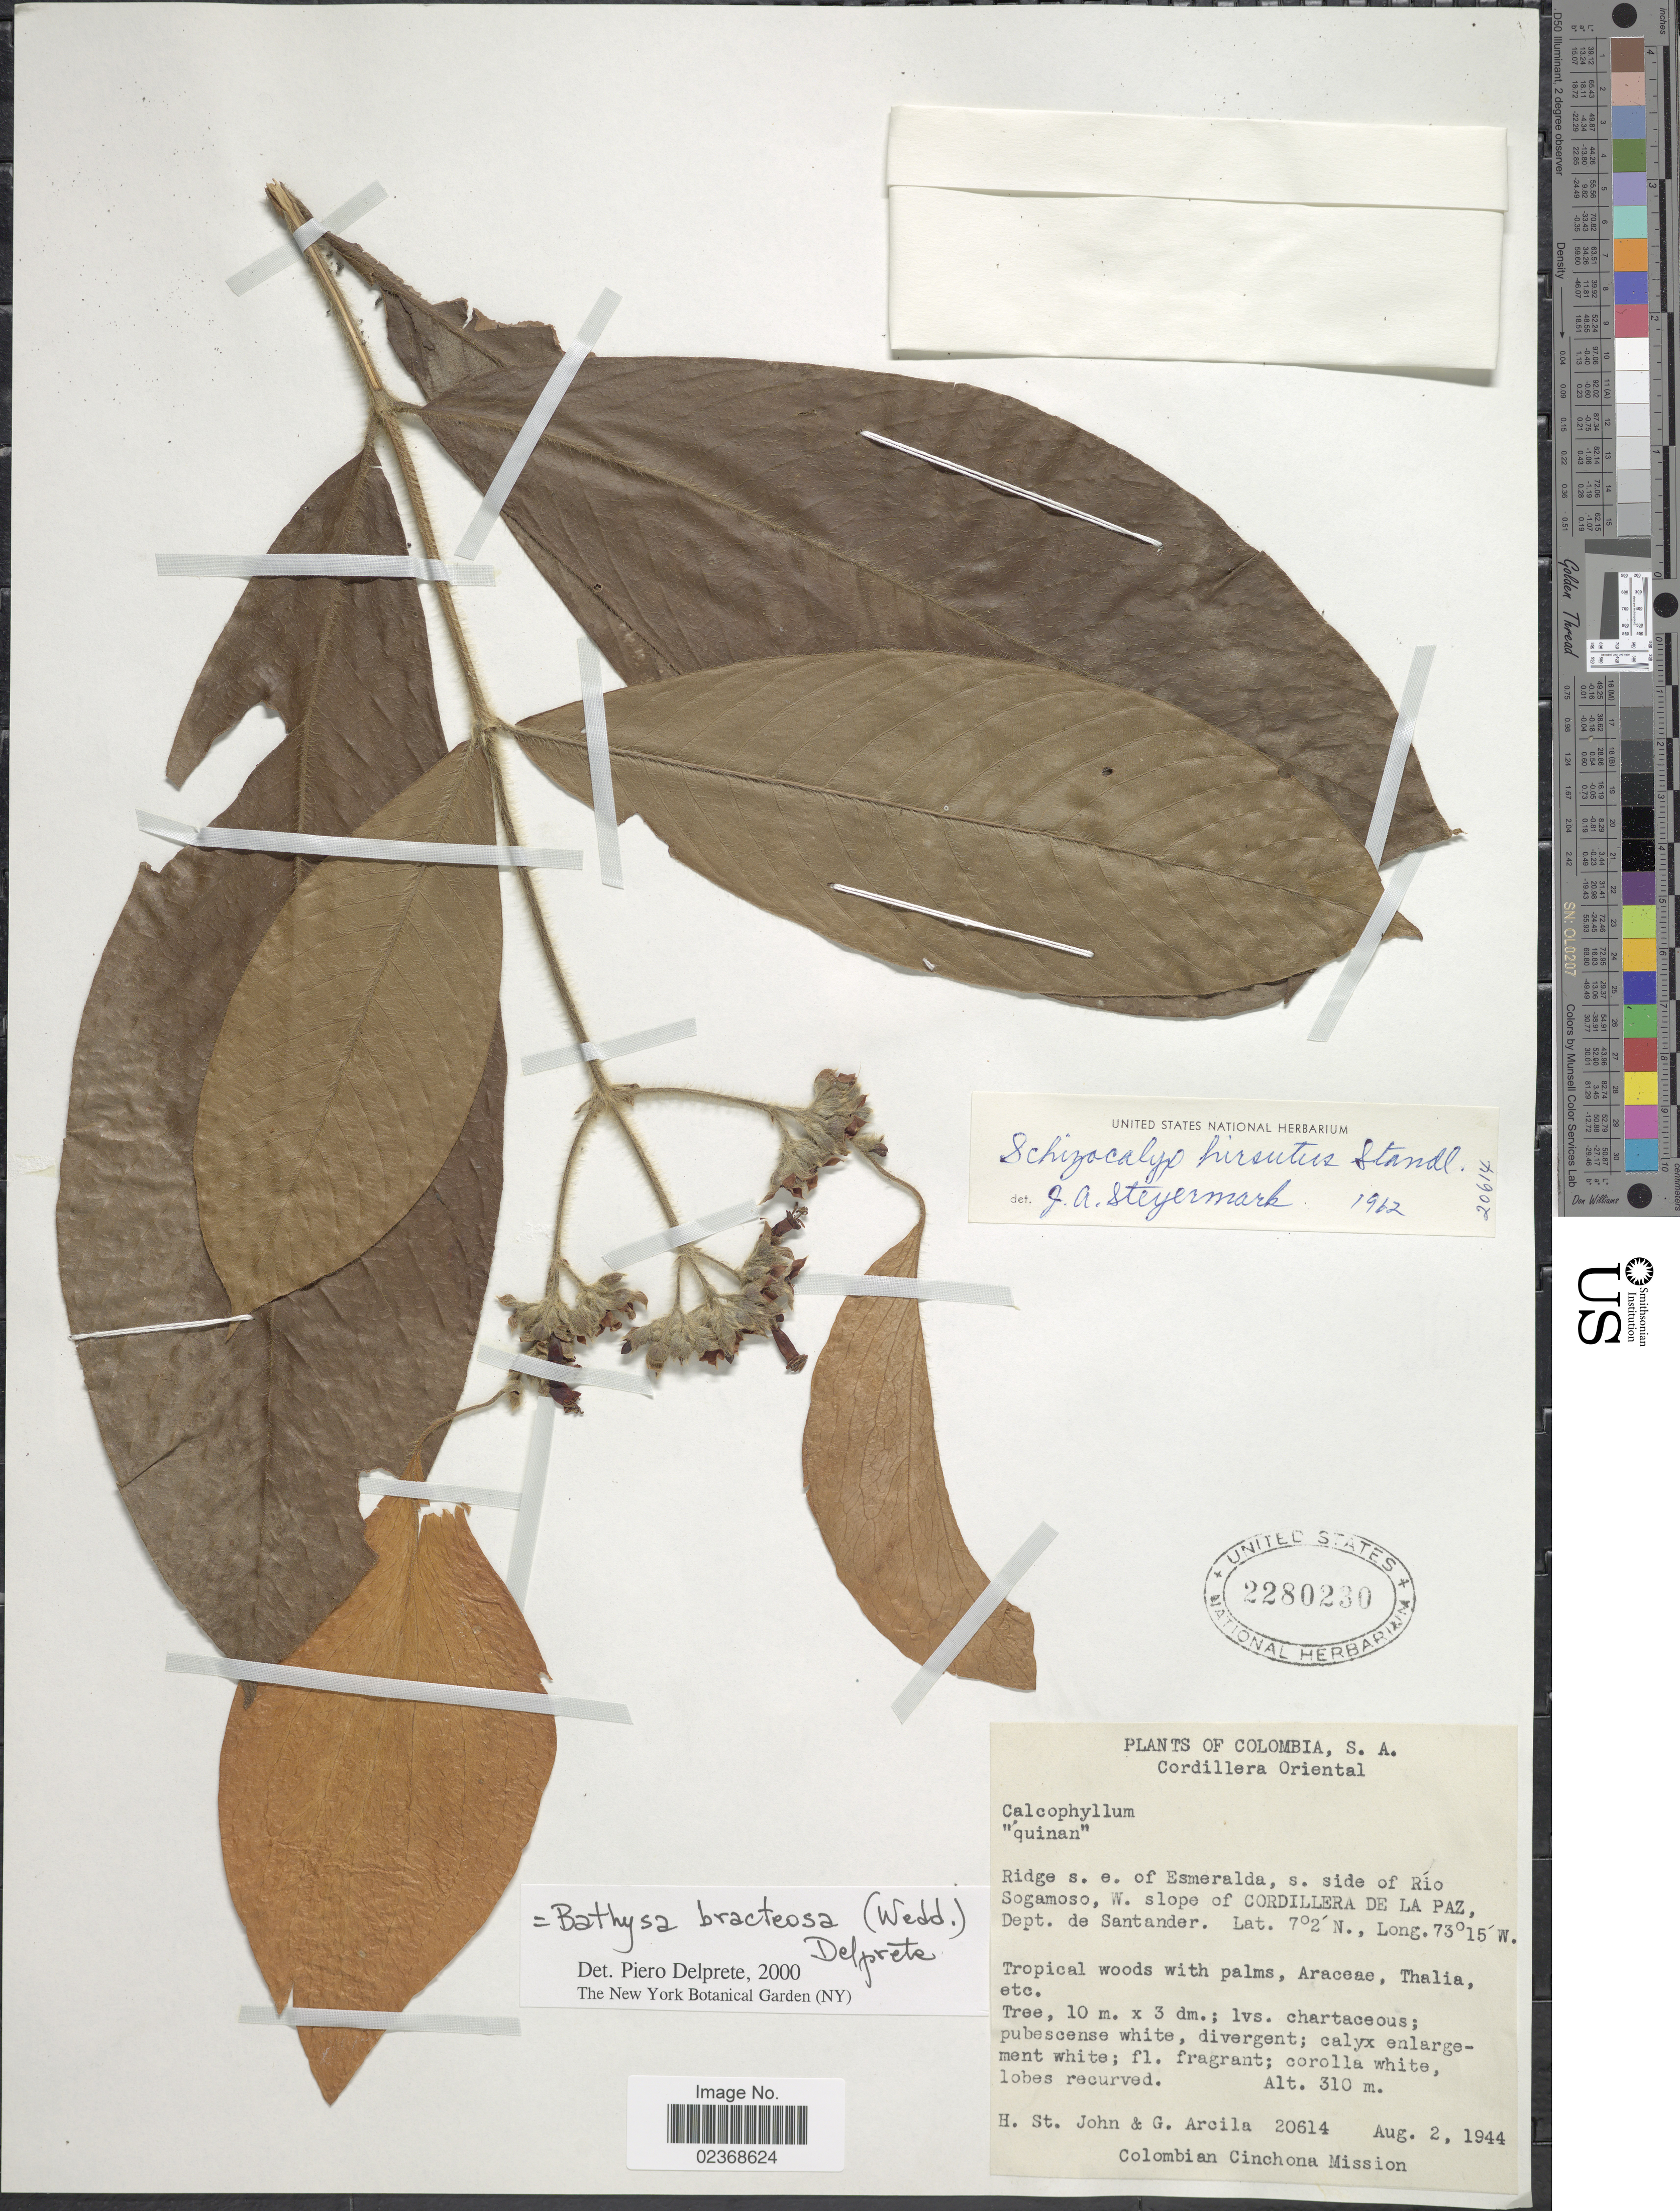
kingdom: Plantae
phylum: Tracheophyta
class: Magnoliopsida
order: Gentianales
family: Rubiaceae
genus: Schizocalyx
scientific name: Schizocalyx bracteosus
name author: Wedd.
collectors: H. St. John & G. Arcila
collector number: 20614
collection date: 1944-08-02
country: Colombia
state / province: Santander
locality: Cordillera Oriental, Ridge s.e. of Esmeralda, s. side of Rio Sogamoso, W. slope of Cordillera De La Paz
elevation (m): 310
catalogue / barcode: US 2280230